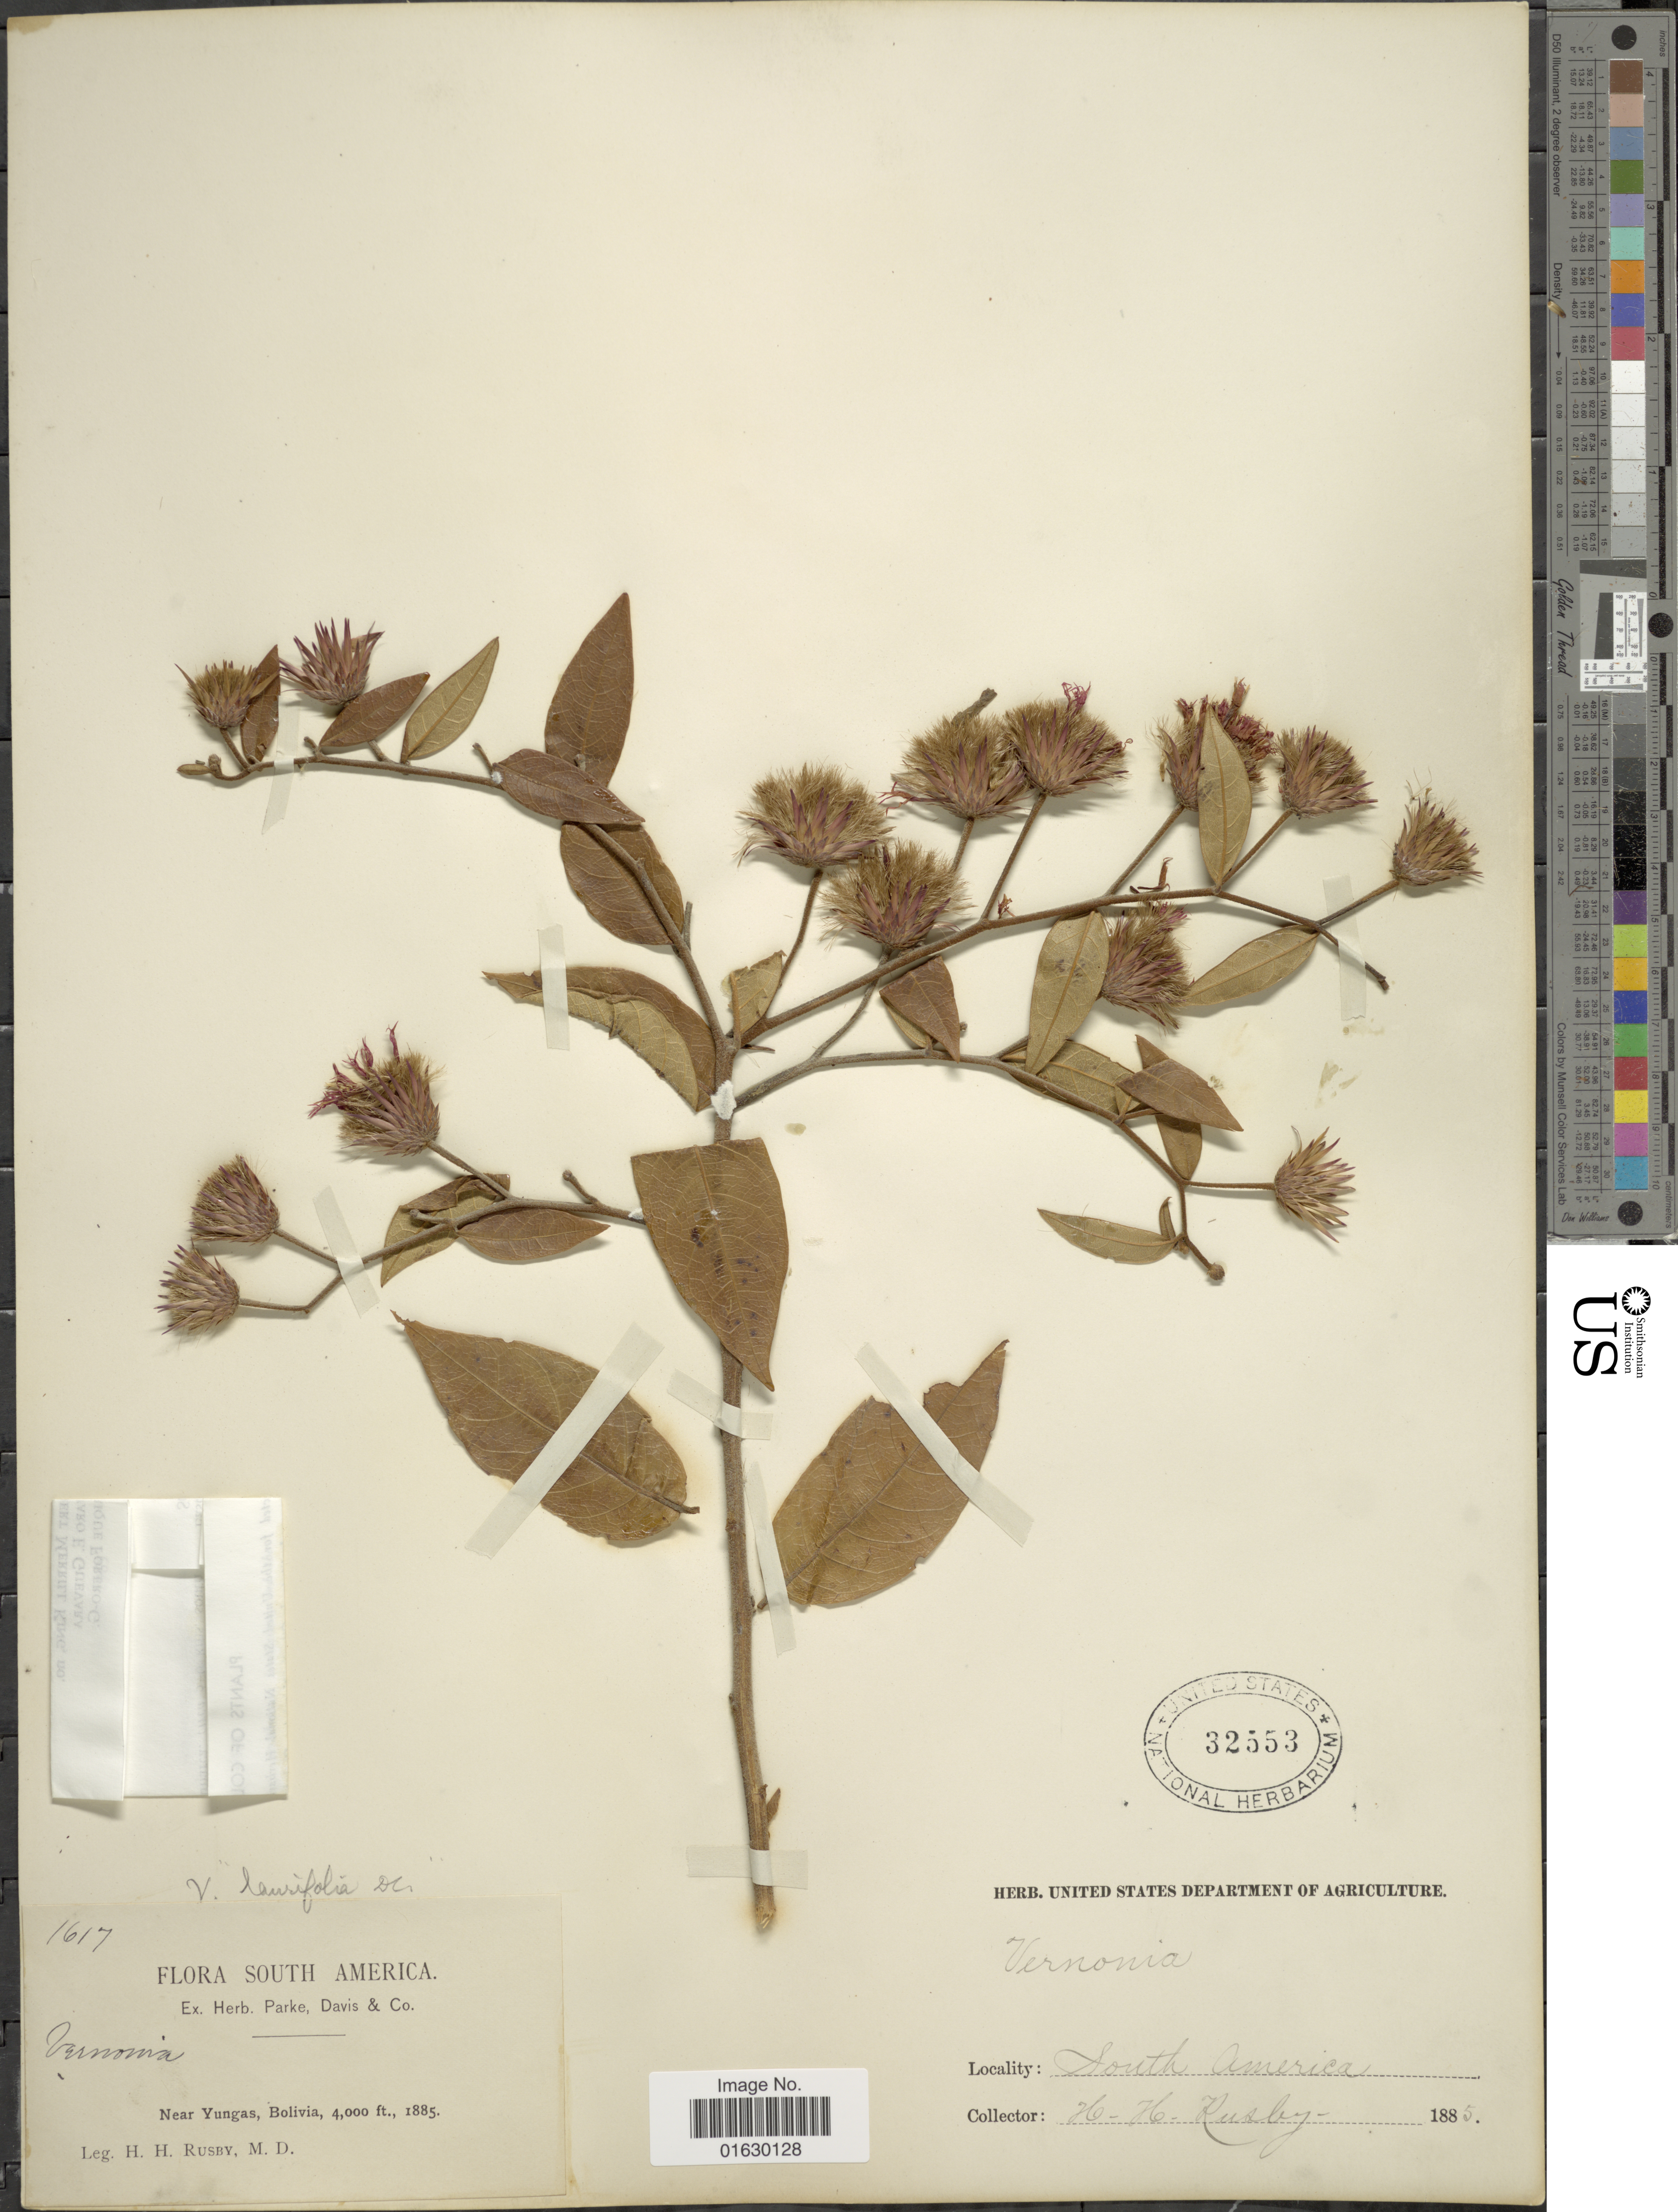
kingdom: Plantae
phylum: Tracheophyta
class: Magnoliopsida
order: Asterales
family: Asteraceae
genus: Lessingianthus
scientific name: Lessingianthus laurifolius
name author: (DC.) H. Rob.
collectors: H. H. Rusby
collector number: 1617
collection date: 1885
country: Bolivia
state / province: La Paz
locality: Near Yungas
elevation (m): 1219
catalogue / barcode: US 32553